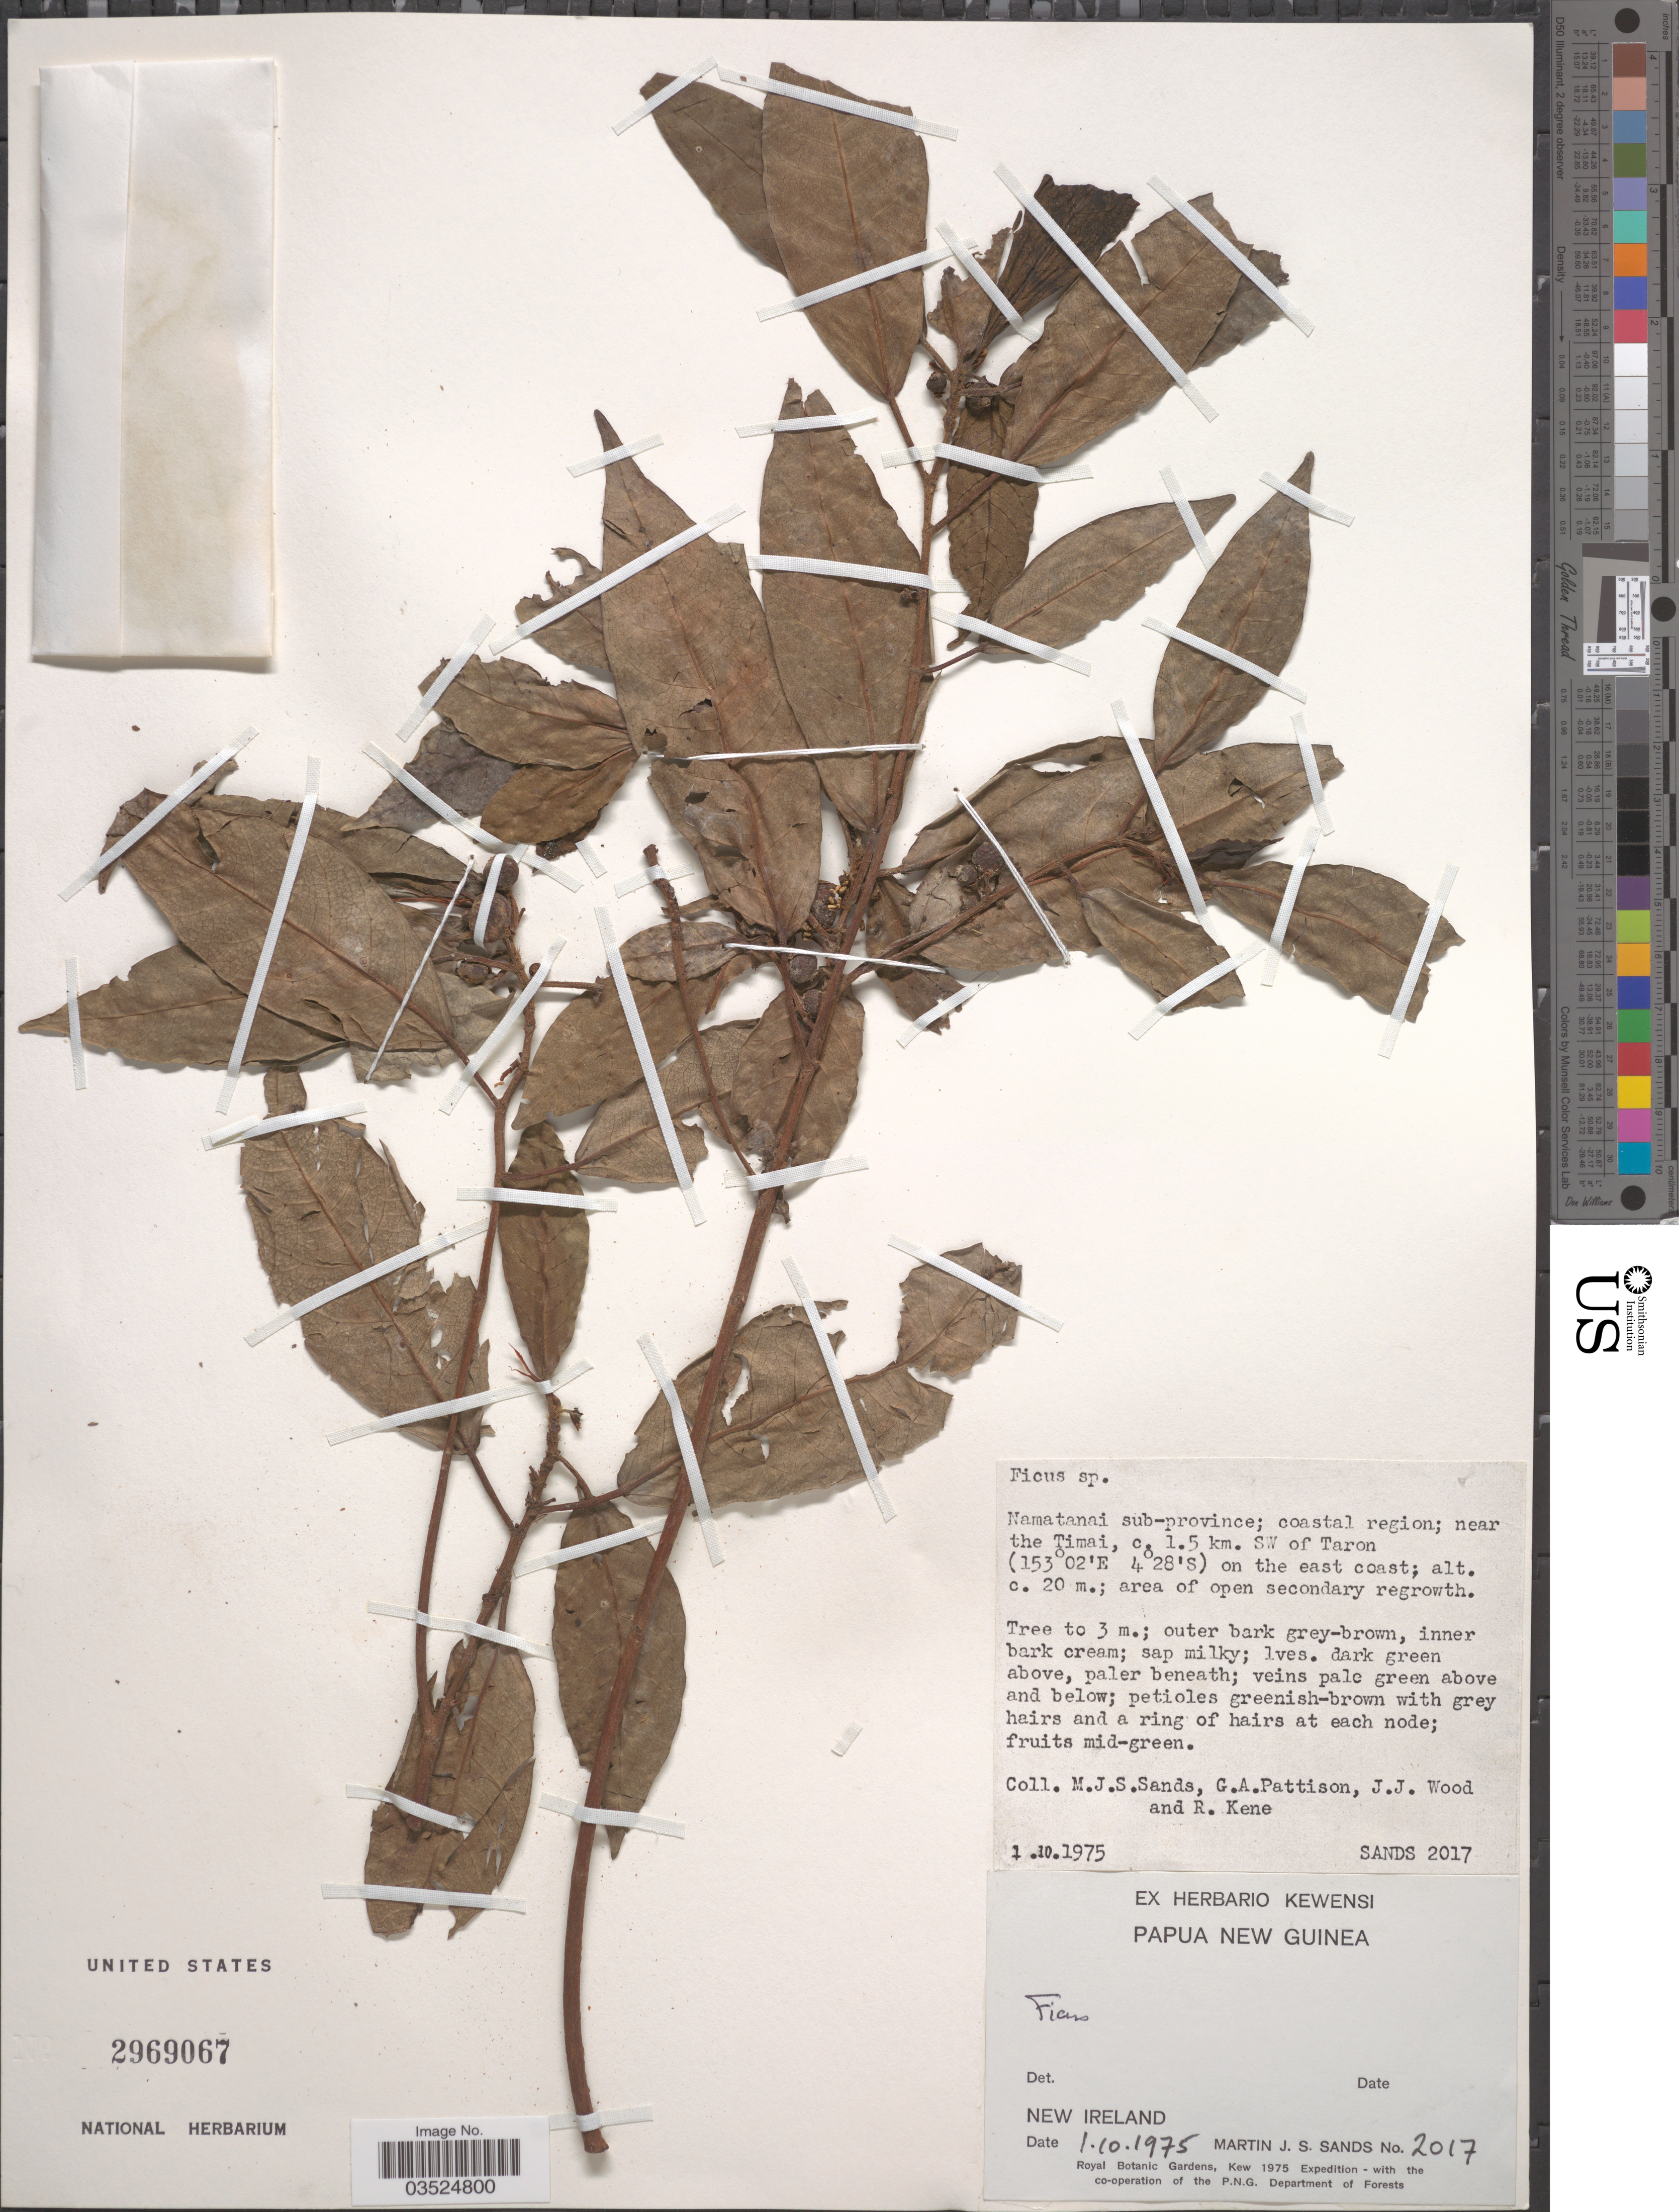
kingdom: Plantae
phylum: Tracheophyta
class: Magnoliopsida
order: Rosales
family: Moraceae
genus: Ficus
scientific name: Ficus sp.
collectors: M. Sands, G. Pattison, J. Wood & R. Kene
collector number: SANDS 2017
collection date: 1975-10-01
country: Papua New Guinea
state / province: New Ireland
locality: Namatanai sub-province, coastal region; near the Timai, c. 1.5 km. SW of Taron on the east coast; area of open secondary regrowth.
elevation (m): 20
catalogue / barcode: US 2969067